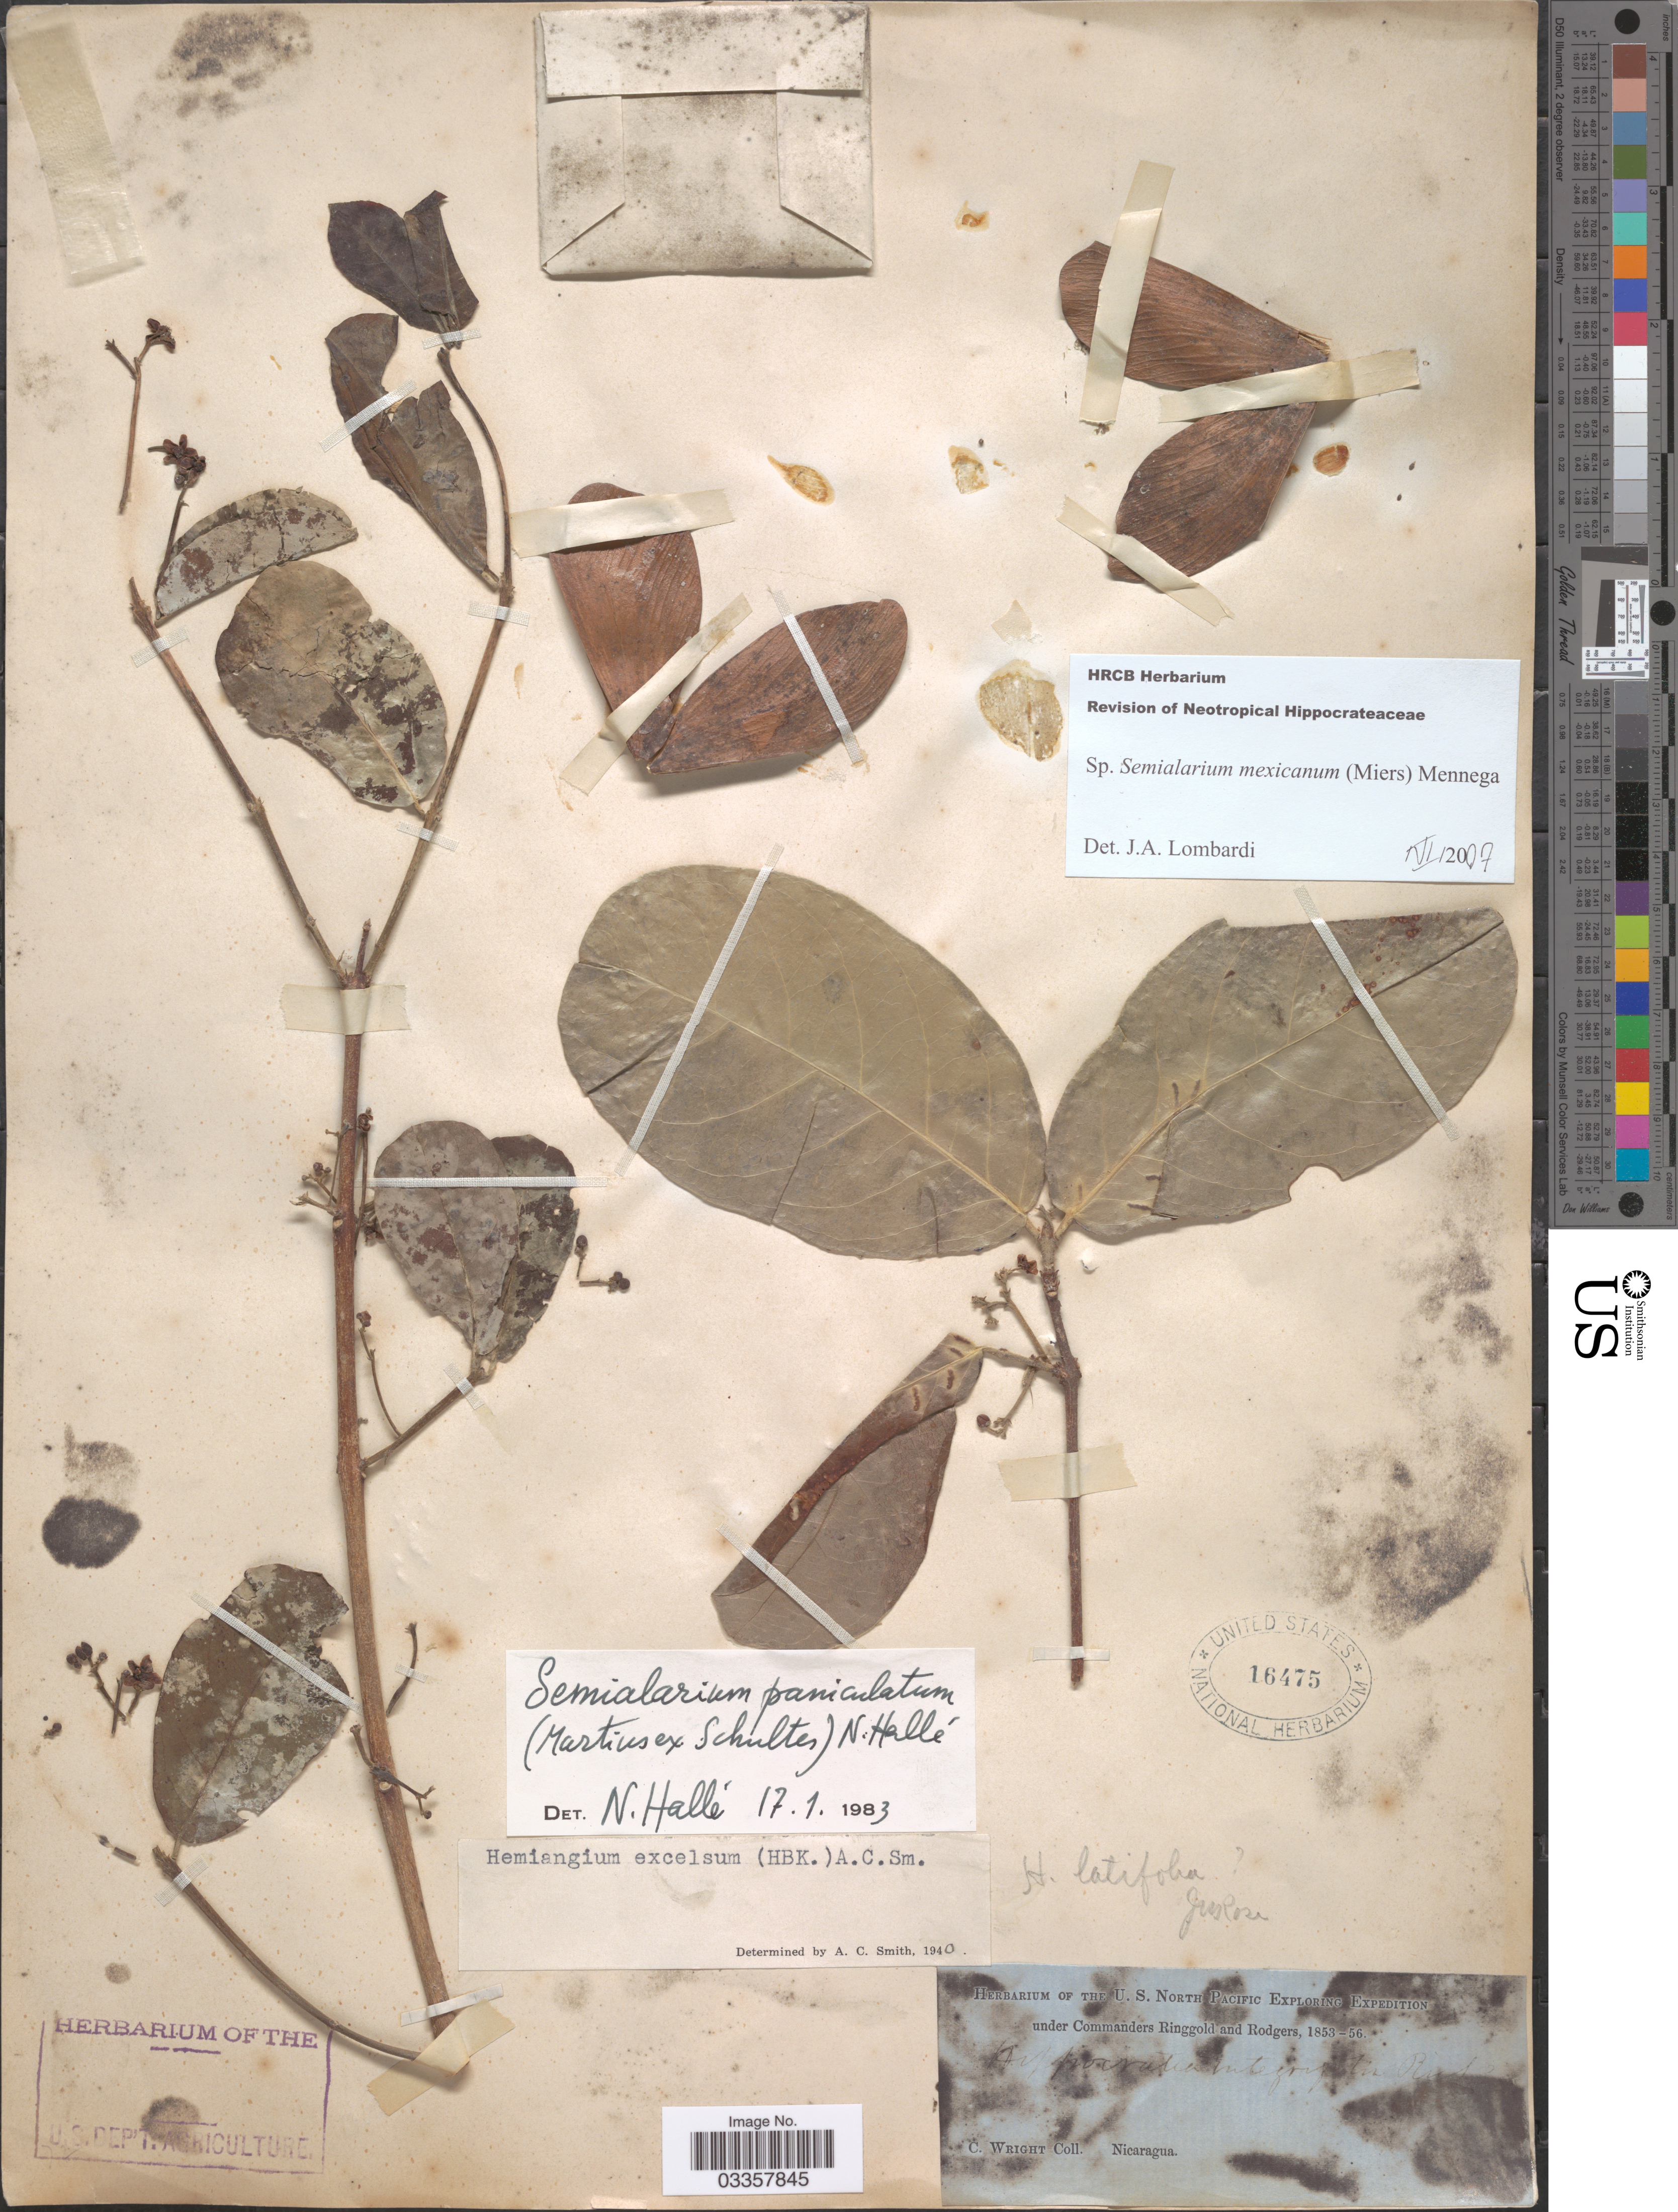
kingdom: Plantae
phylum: Tracheophyta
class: Magnoliopsida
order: Celastrales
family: Celastraceae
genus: Semialarium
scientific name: Semialarium mexicanum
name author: (Miers) Mennega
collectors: C. Wright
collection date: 1853/1856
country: Nicaragua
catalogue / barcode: US 16475